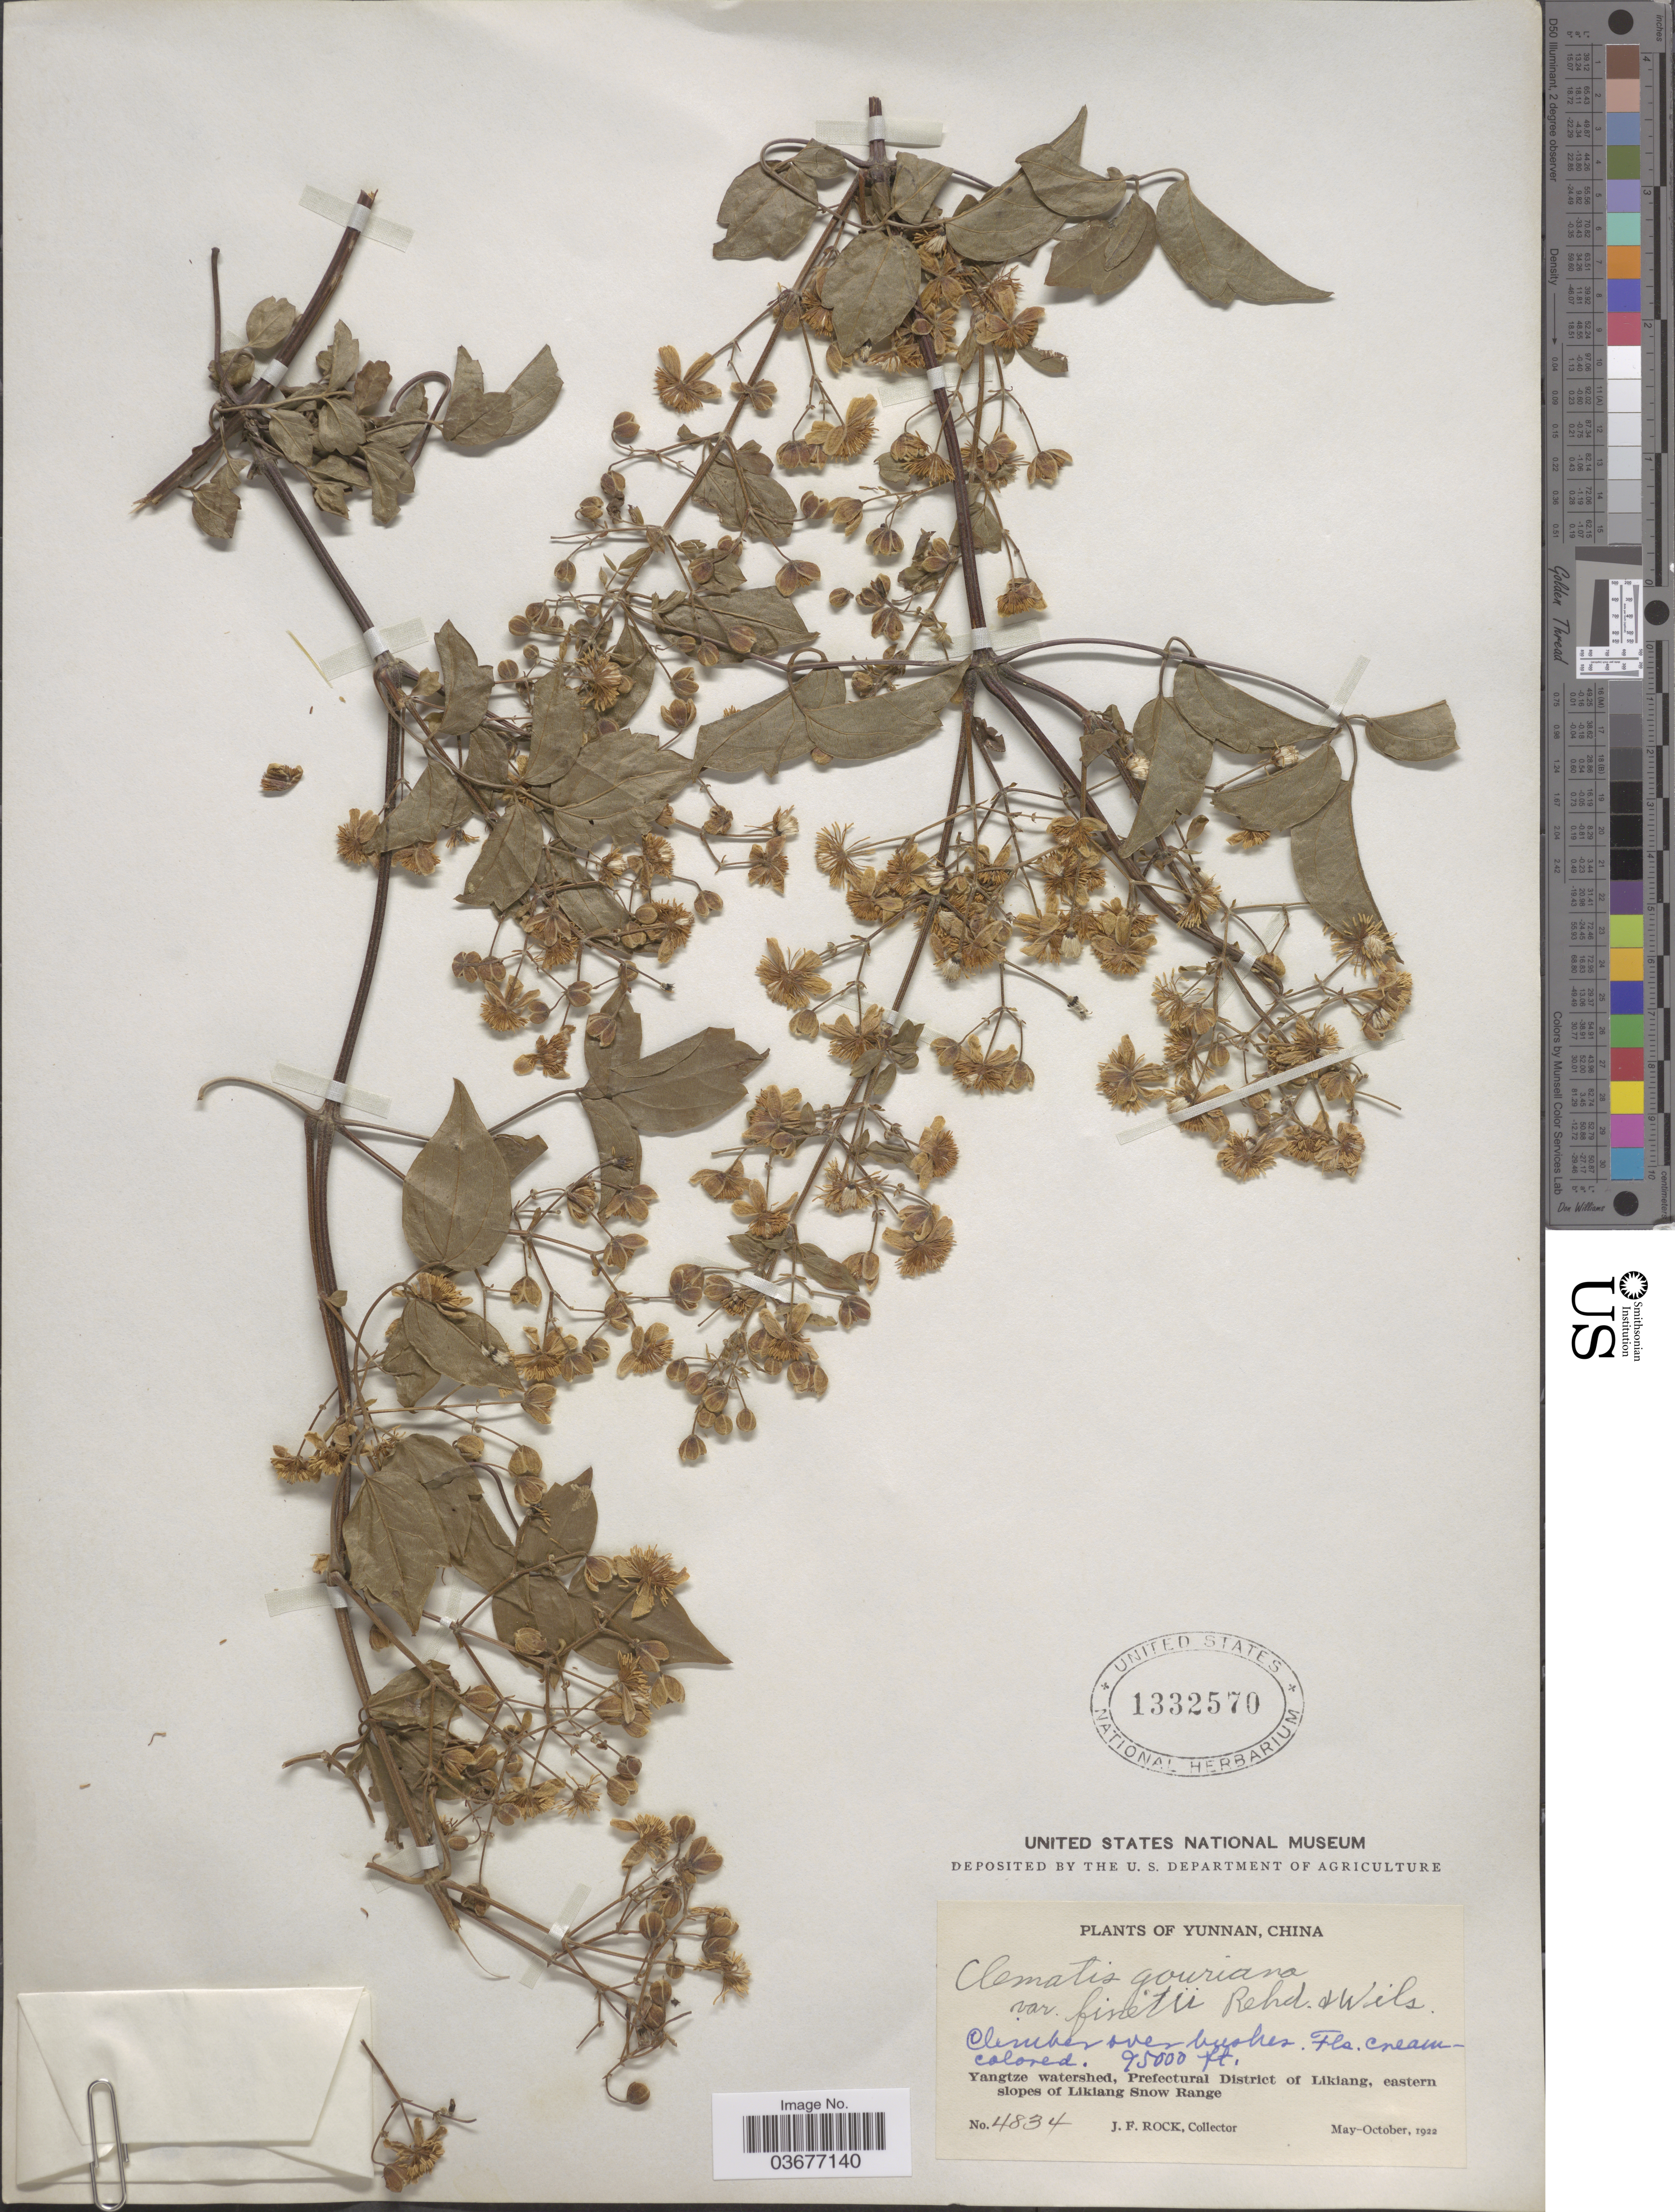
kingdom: Plantae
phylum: Tracheophyta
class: Magnoliopsida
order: Ranunculales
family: Ranunculaceae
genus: Clematis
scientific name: Clematis gouriana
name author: Roxb. ex DC.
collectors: J. Rock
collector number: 4834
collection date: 1922-05/1922-10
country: China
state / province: Yunnan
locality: Yangtze watershed, Prefectural District of Likiang, eastern slopes of Likiang Snow Range.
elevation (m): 28956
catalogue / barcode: US 1332570